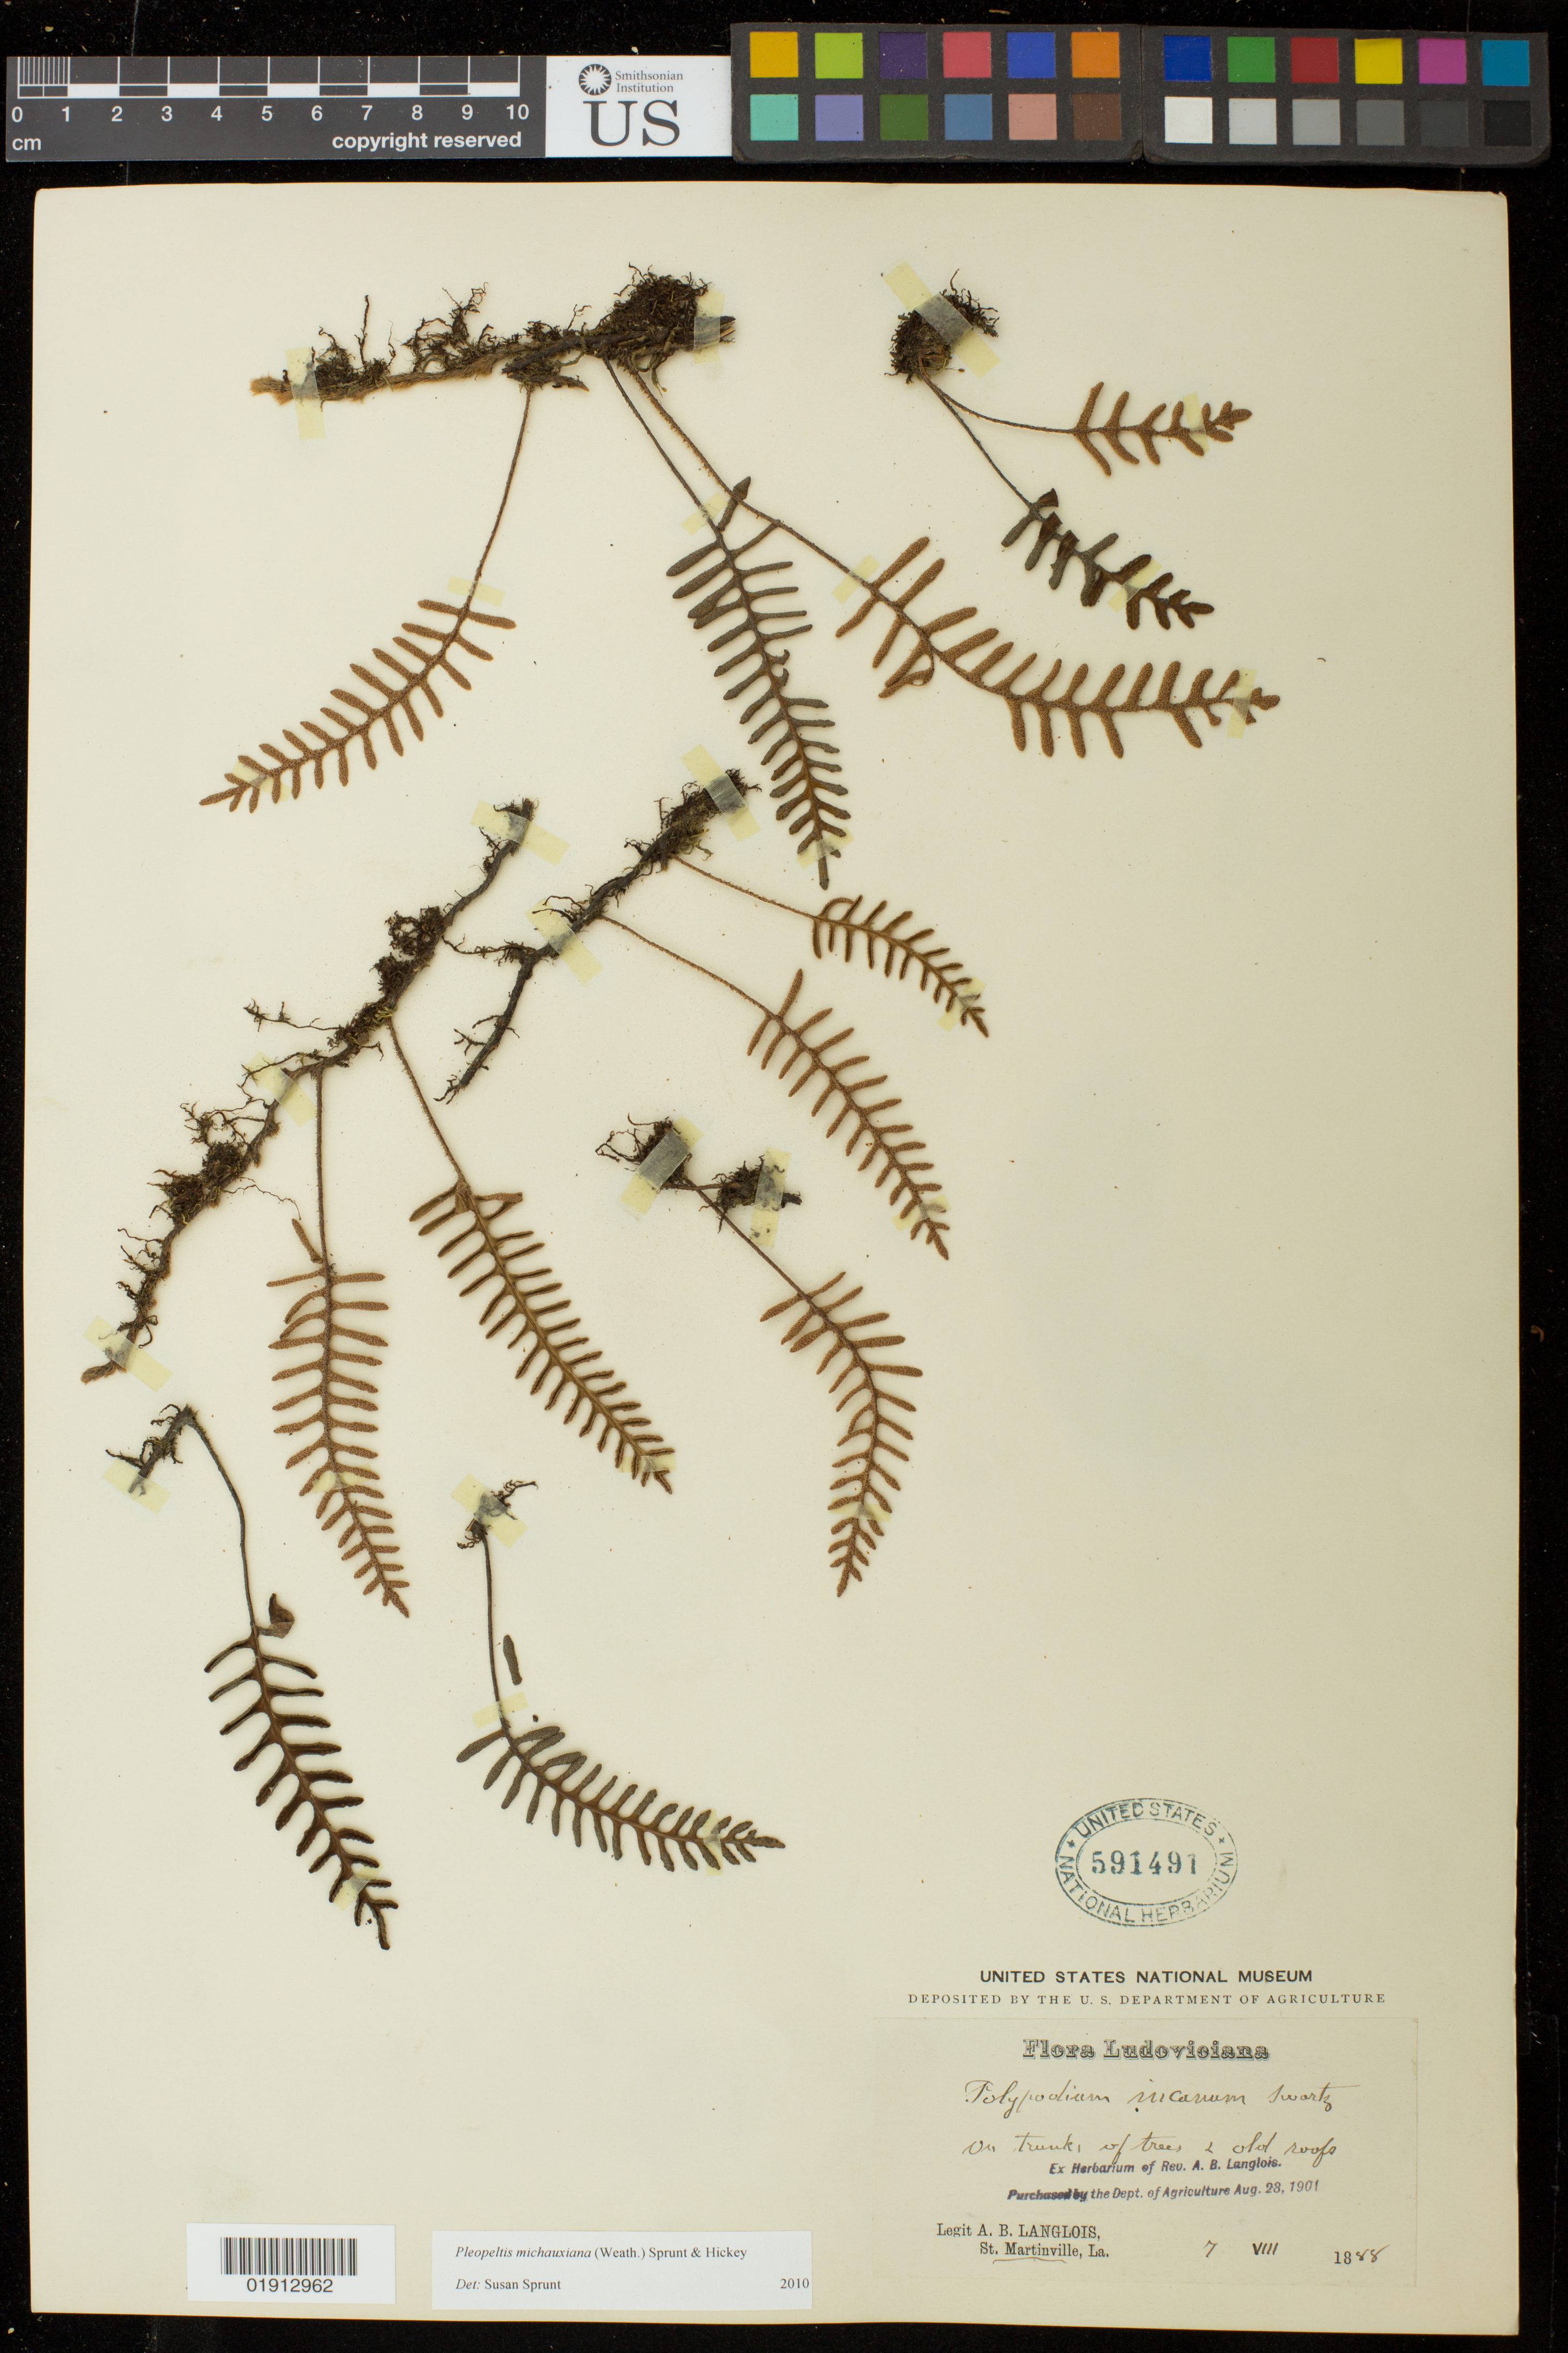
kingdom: Plantae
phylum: Tracheophyta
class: Polypodiopsida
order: Polypodiales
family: Polypodiaceae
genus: Pleopeltis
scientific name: Pleopeltis michauxiana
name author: (Weath.) Hickey & Sprunt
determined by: Sprunt, S. V.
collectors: A. B. Langlois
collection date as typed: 7 VIII 1888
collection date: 1888-08-07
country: United States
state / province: Louisiana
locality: St. Martinville, La.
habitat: On trunk of trees and old roofs.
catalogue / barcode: US 591491